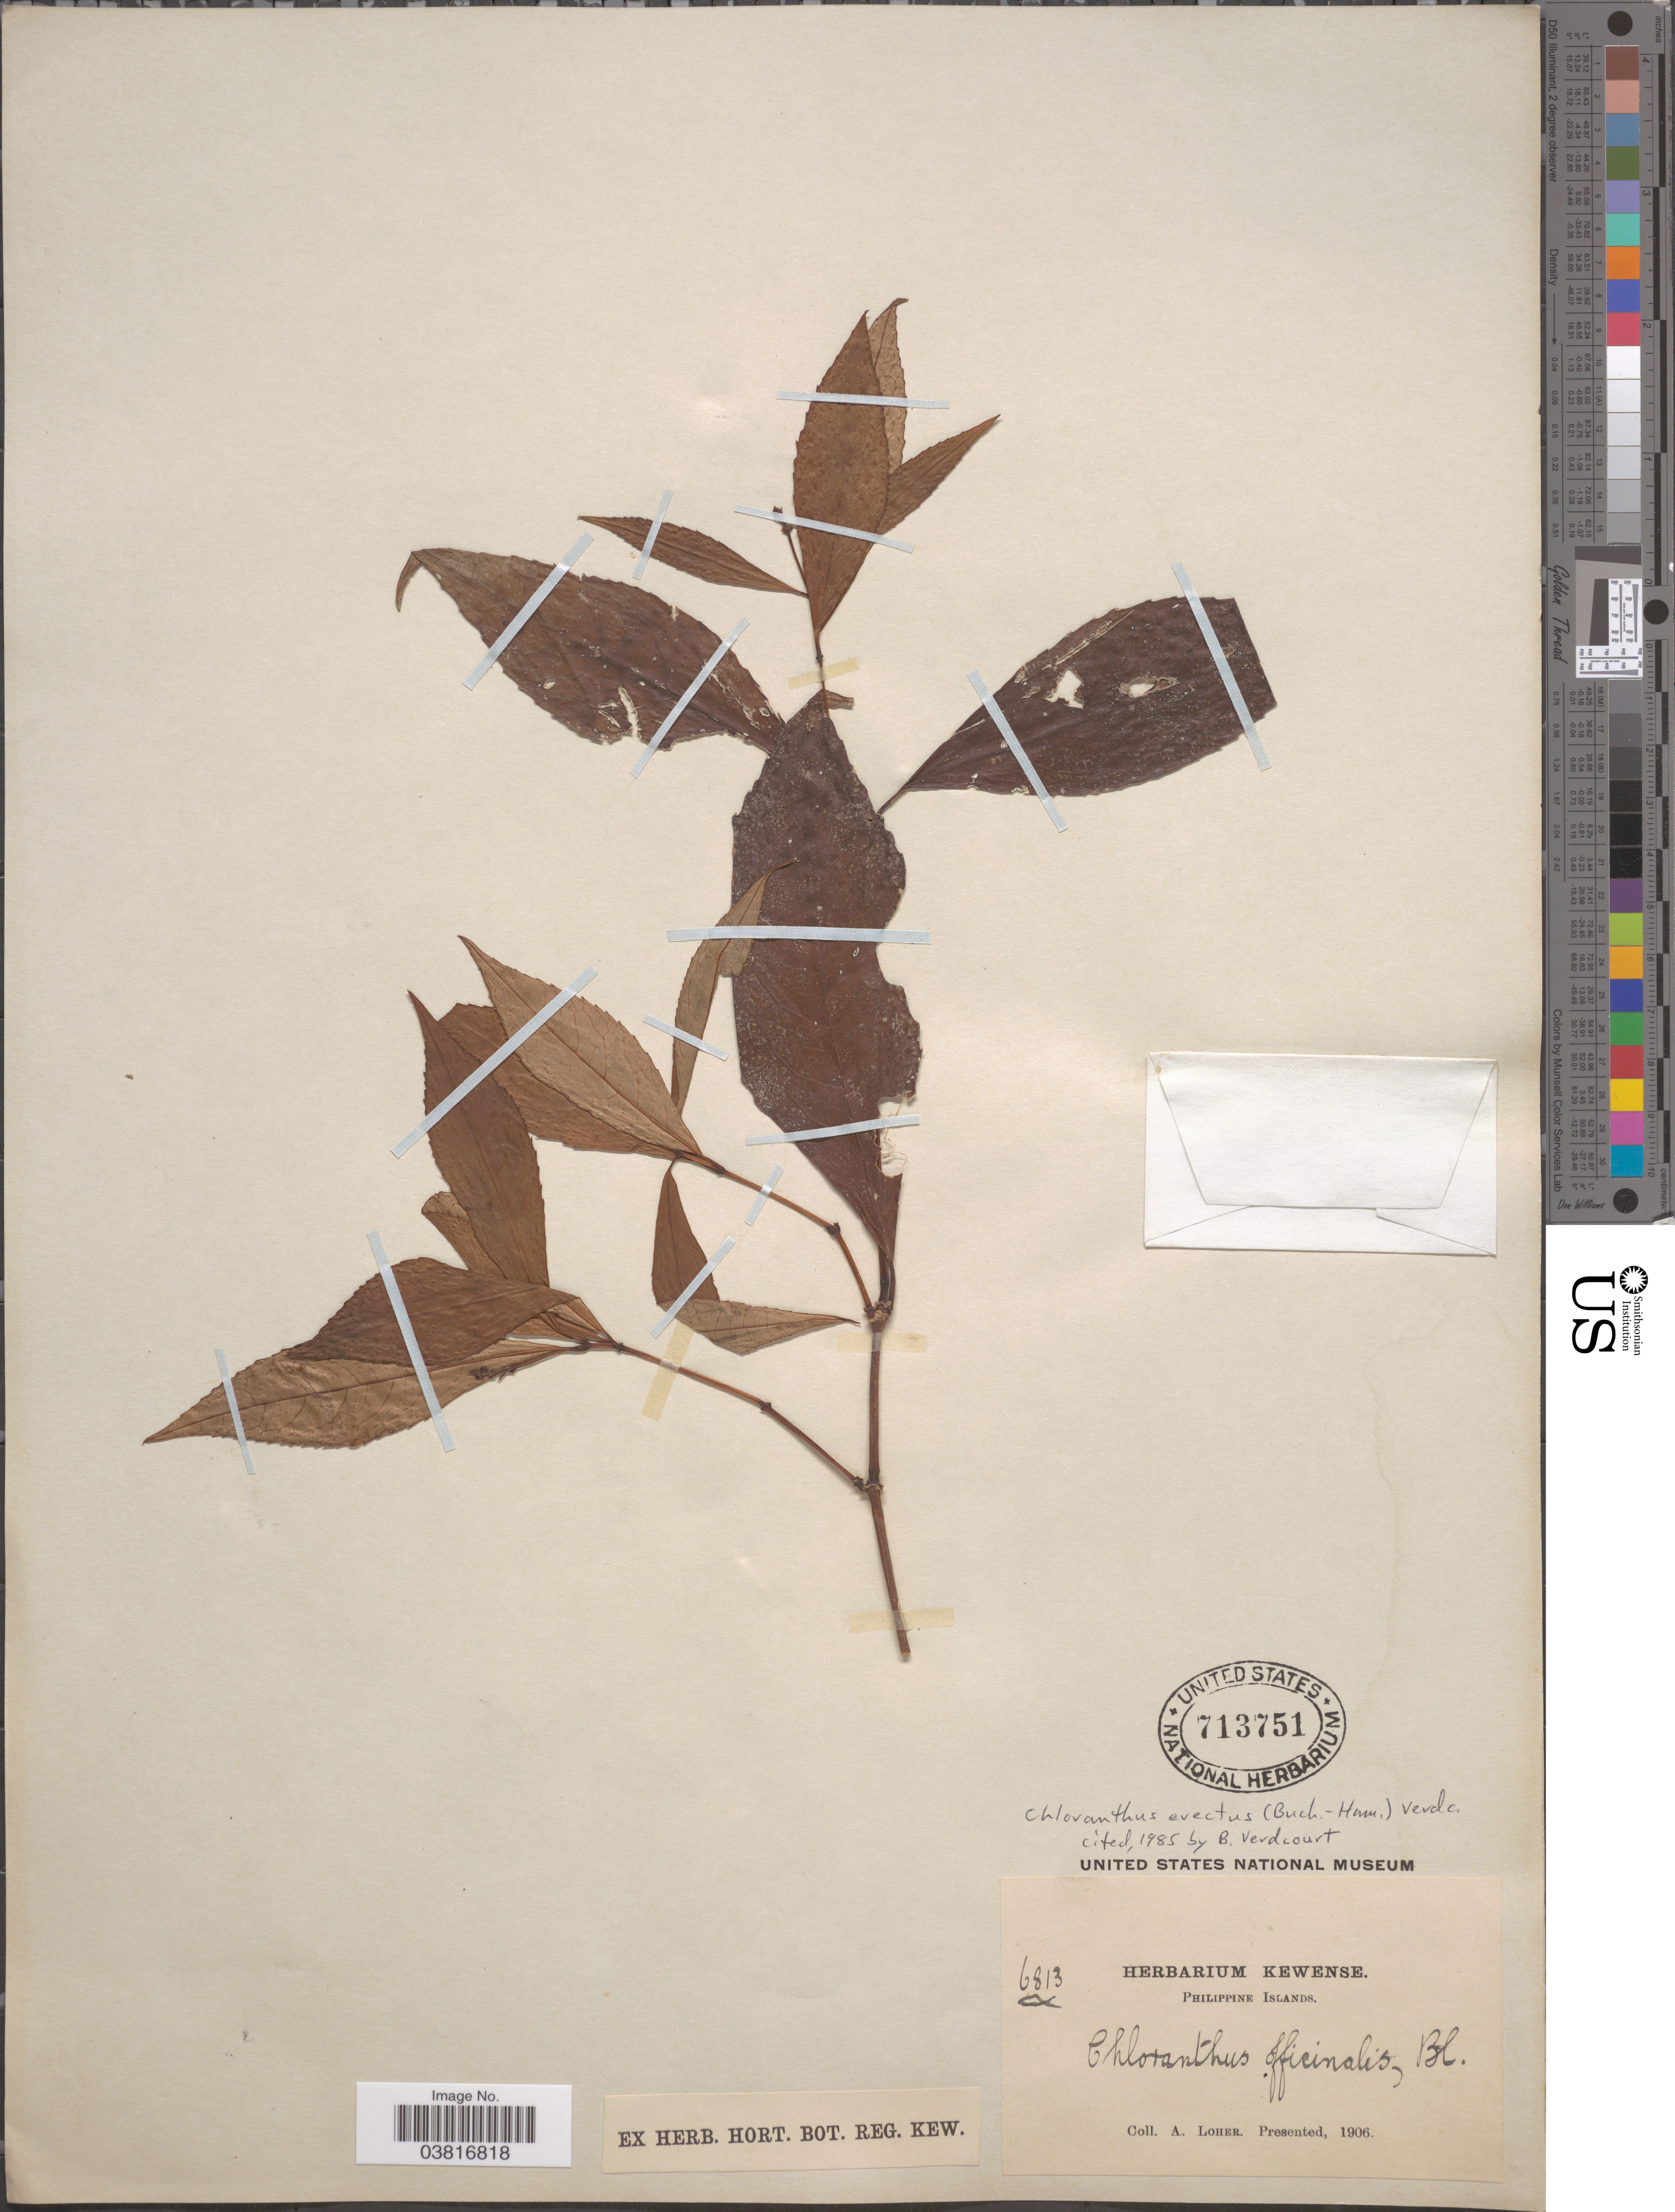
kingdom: Plantae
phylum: Tracheophyta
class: Magnoliopsida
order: Chloranthales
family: Chloranthaceae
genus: Chloranthus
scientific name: Chloranthus erectus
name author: (Buch.-Ham.) Verdc.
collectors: A. Loher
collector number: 6813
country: Philippines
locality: Philippine Islands.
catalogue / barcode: US 713751